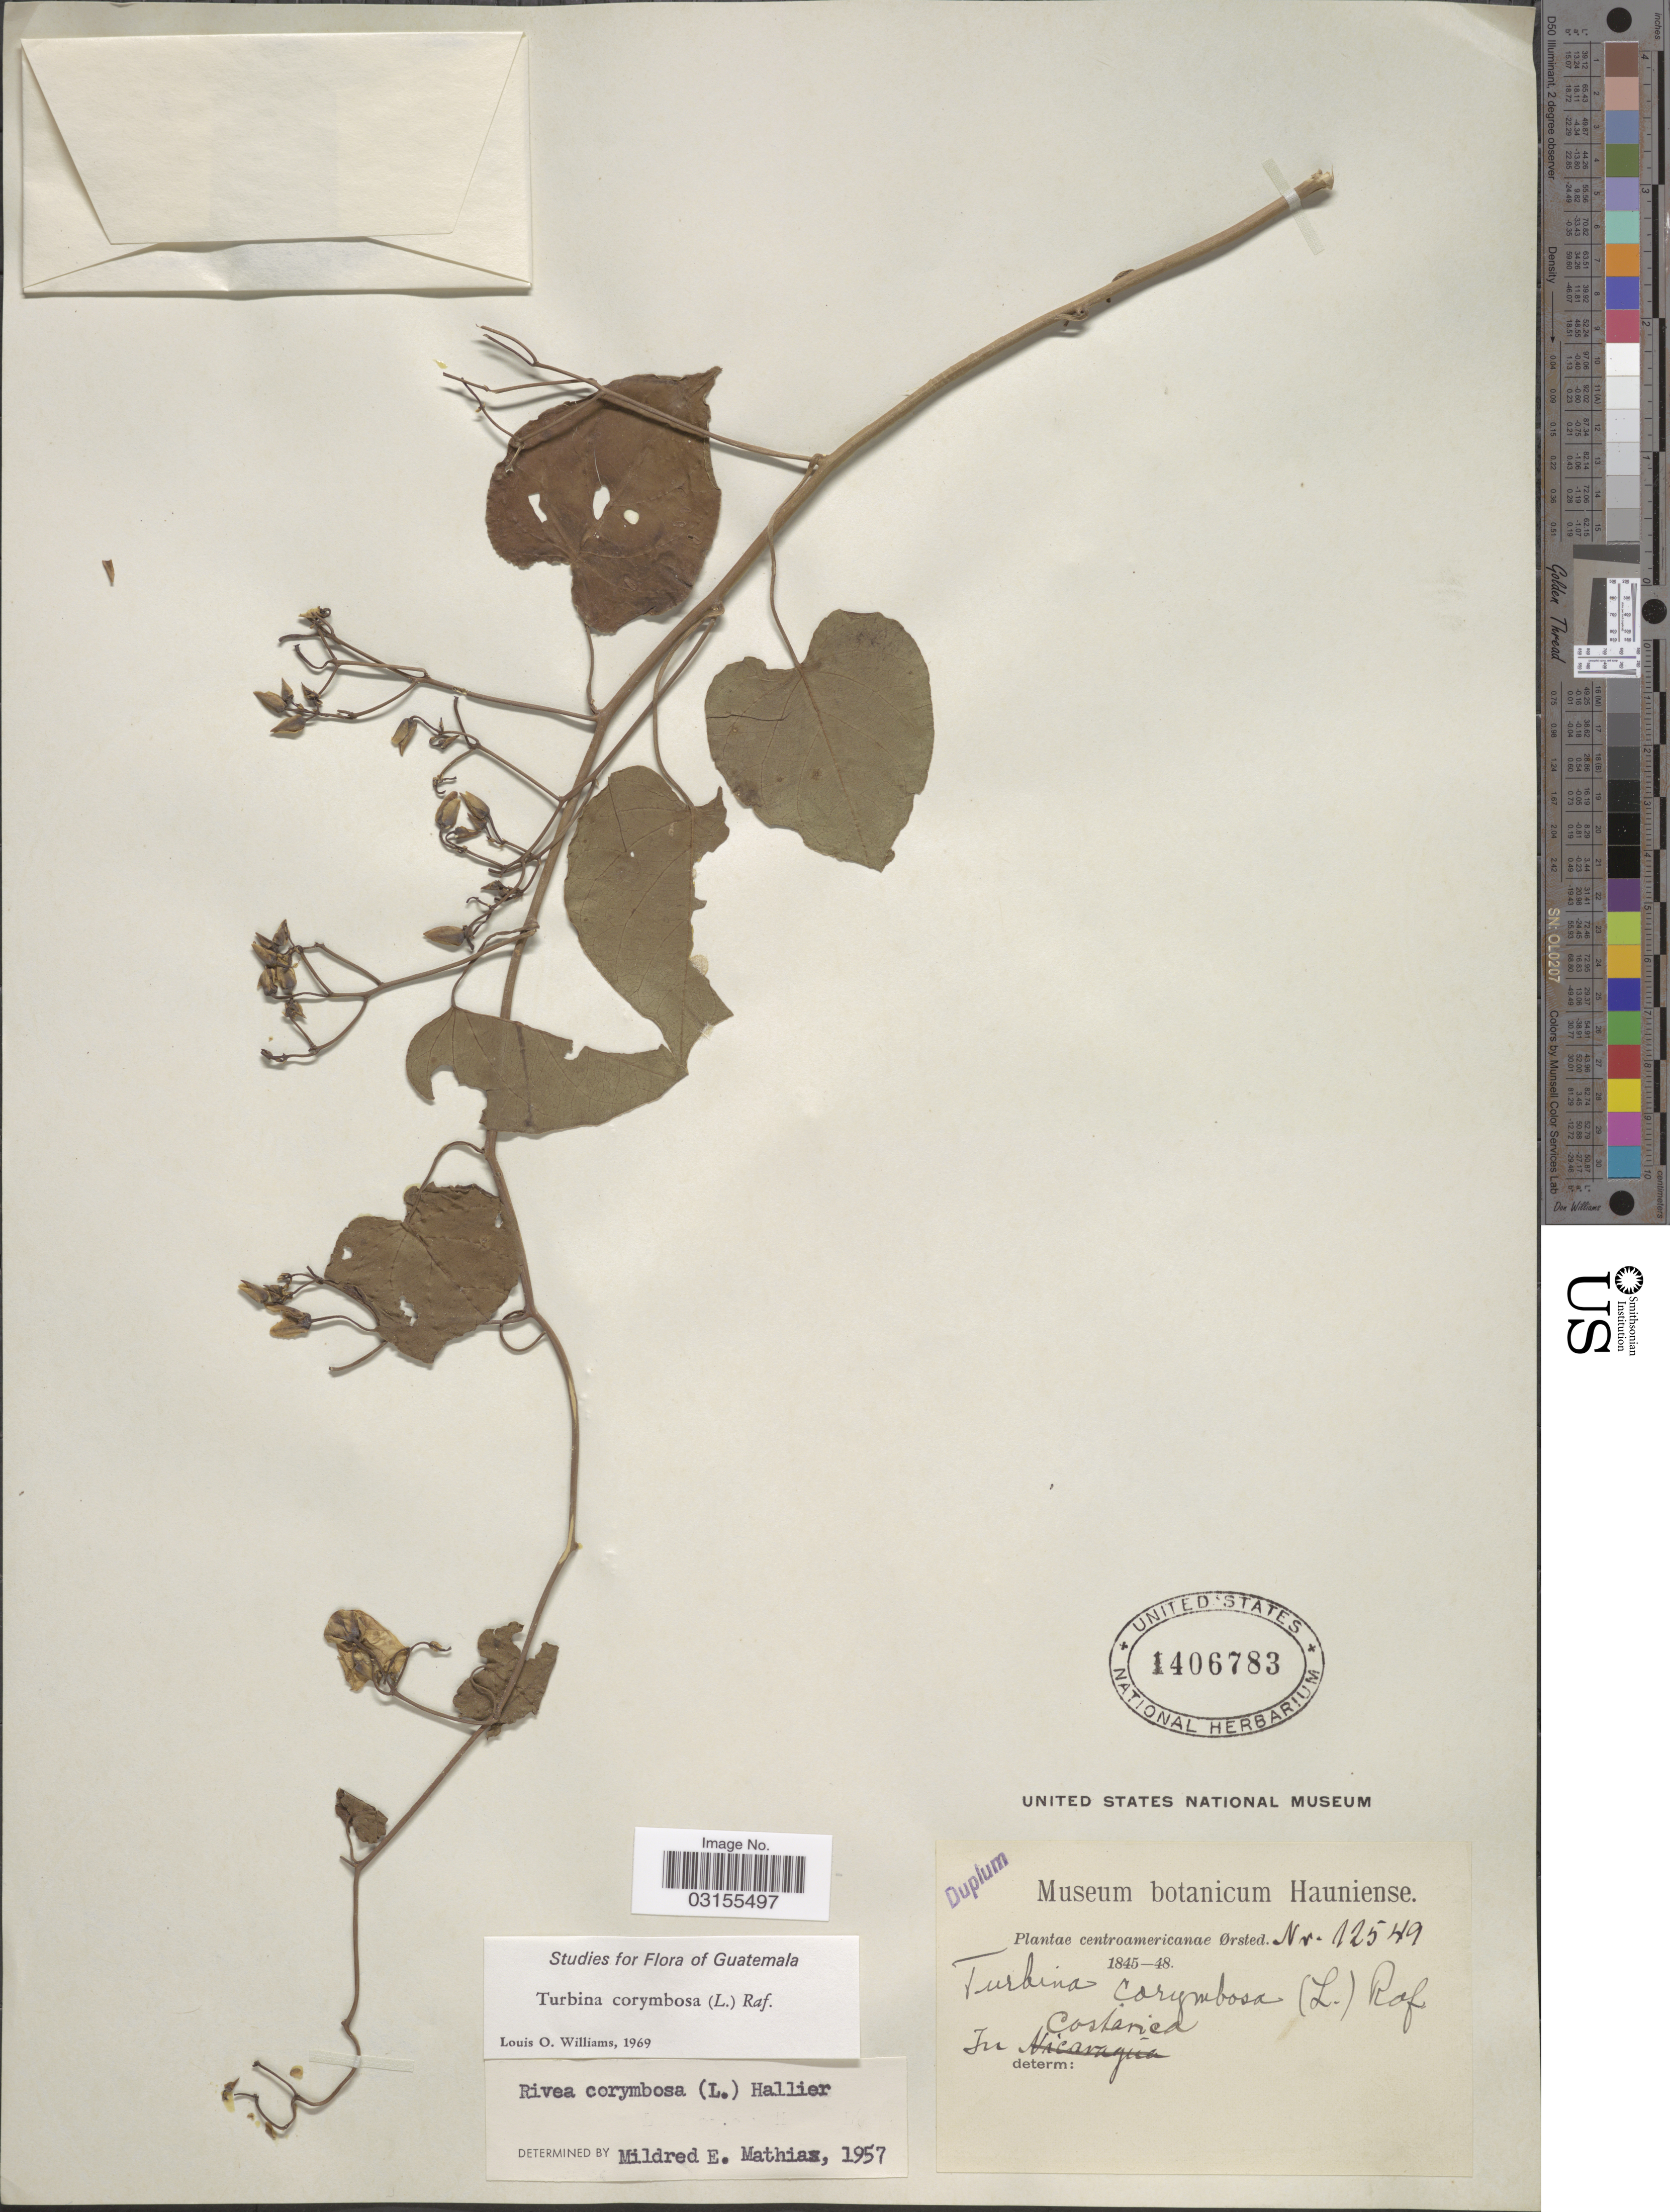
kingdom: Plantae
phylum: Tracheophyta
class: Magnoliopsida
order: Solanales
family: Convolvulaceae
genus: Turbina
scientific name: Turbina corymbosa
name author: (L.) Raf.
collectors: Ørsted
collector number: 12549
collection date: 1845/1848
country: Costa Rica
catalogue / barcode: US 1406783